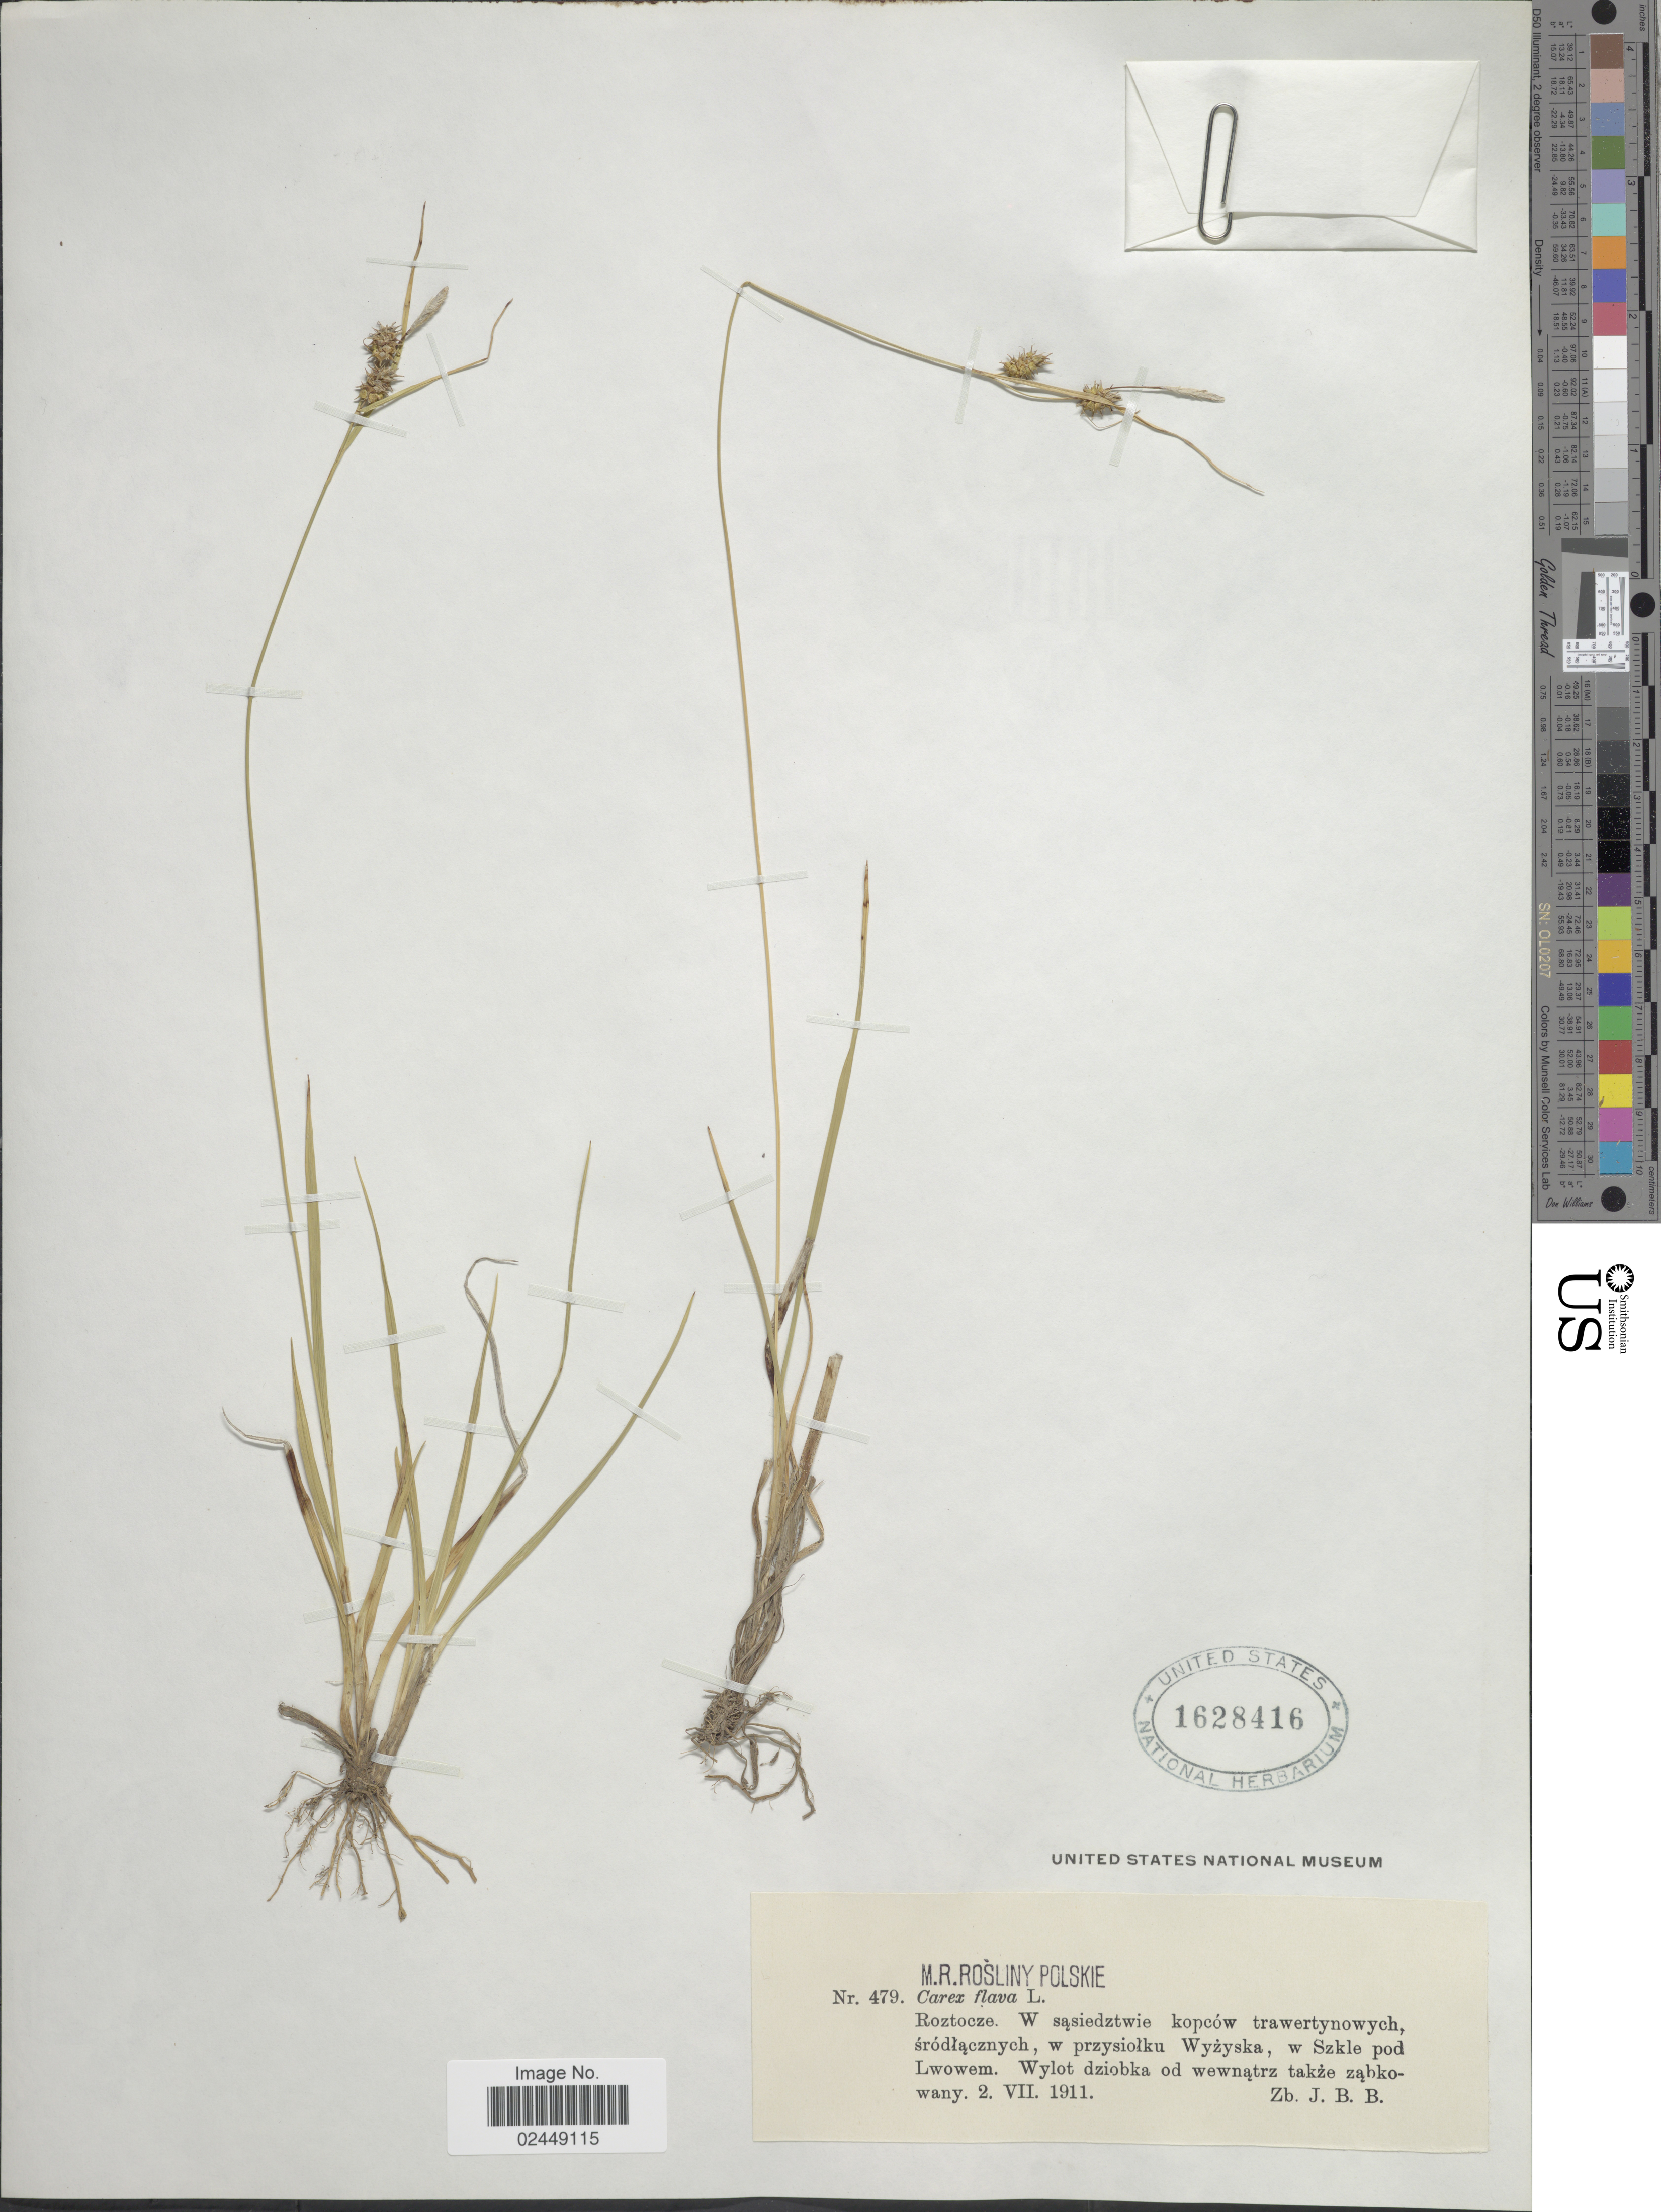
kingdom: Plantae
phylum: Tracheophyta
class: Liliopsida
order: Poales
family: Cyperaceae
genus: Carex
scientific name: Carex flava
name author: L.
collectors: J. B. B.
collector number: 479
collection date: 1911-07-02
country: Ukraine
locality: Roztocze. W sasiedztwie kopcow trawertynowych, srodlacznych, w przysiolku Wyzyska, w Szkle pod Lwowem.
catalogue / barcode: US 1628416